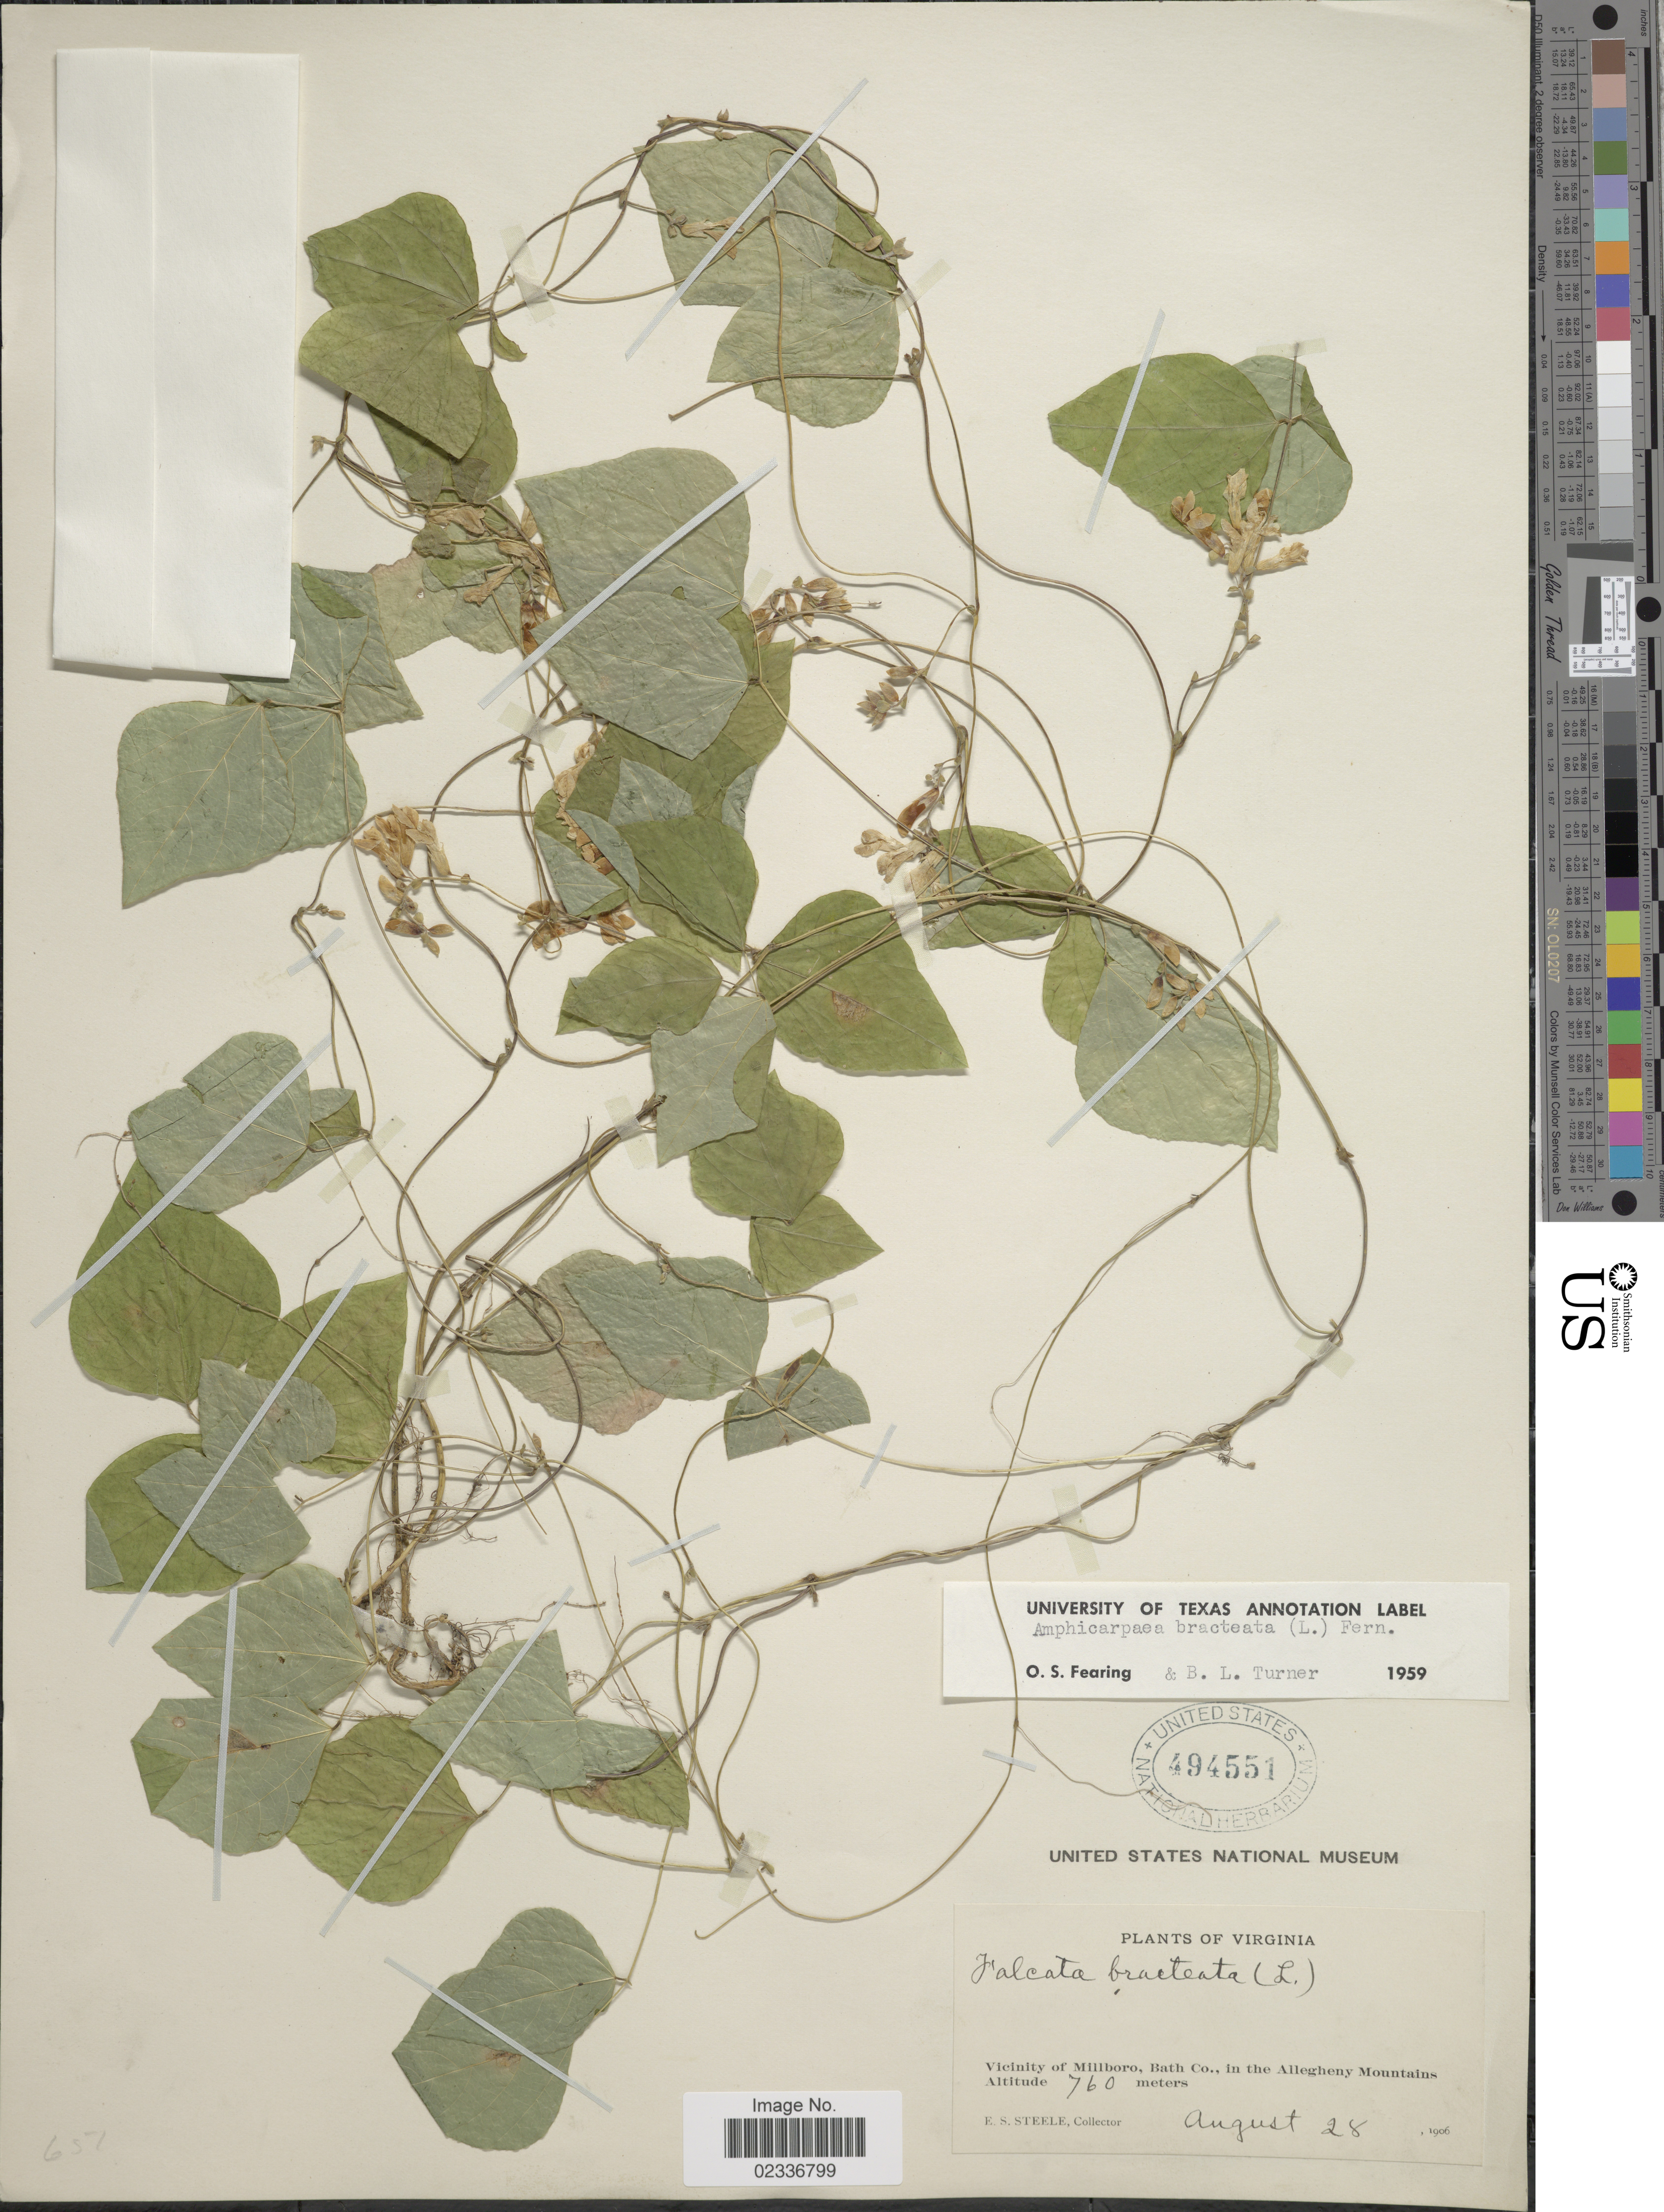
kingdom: Plantae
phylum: Tracheophyta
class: Magnoliopsida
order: Fabales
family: Fabaceae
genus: Amphicarpaea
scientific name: Amphicarpaea bracteata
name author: (L.) Fernald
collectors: E. Steele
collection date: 1906-08-28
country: United States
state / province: Virginia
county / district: Bath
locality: Vicinity of Millboro, Bath Co., in the Allegheny Mountains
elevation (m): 760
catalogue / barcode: US 494551